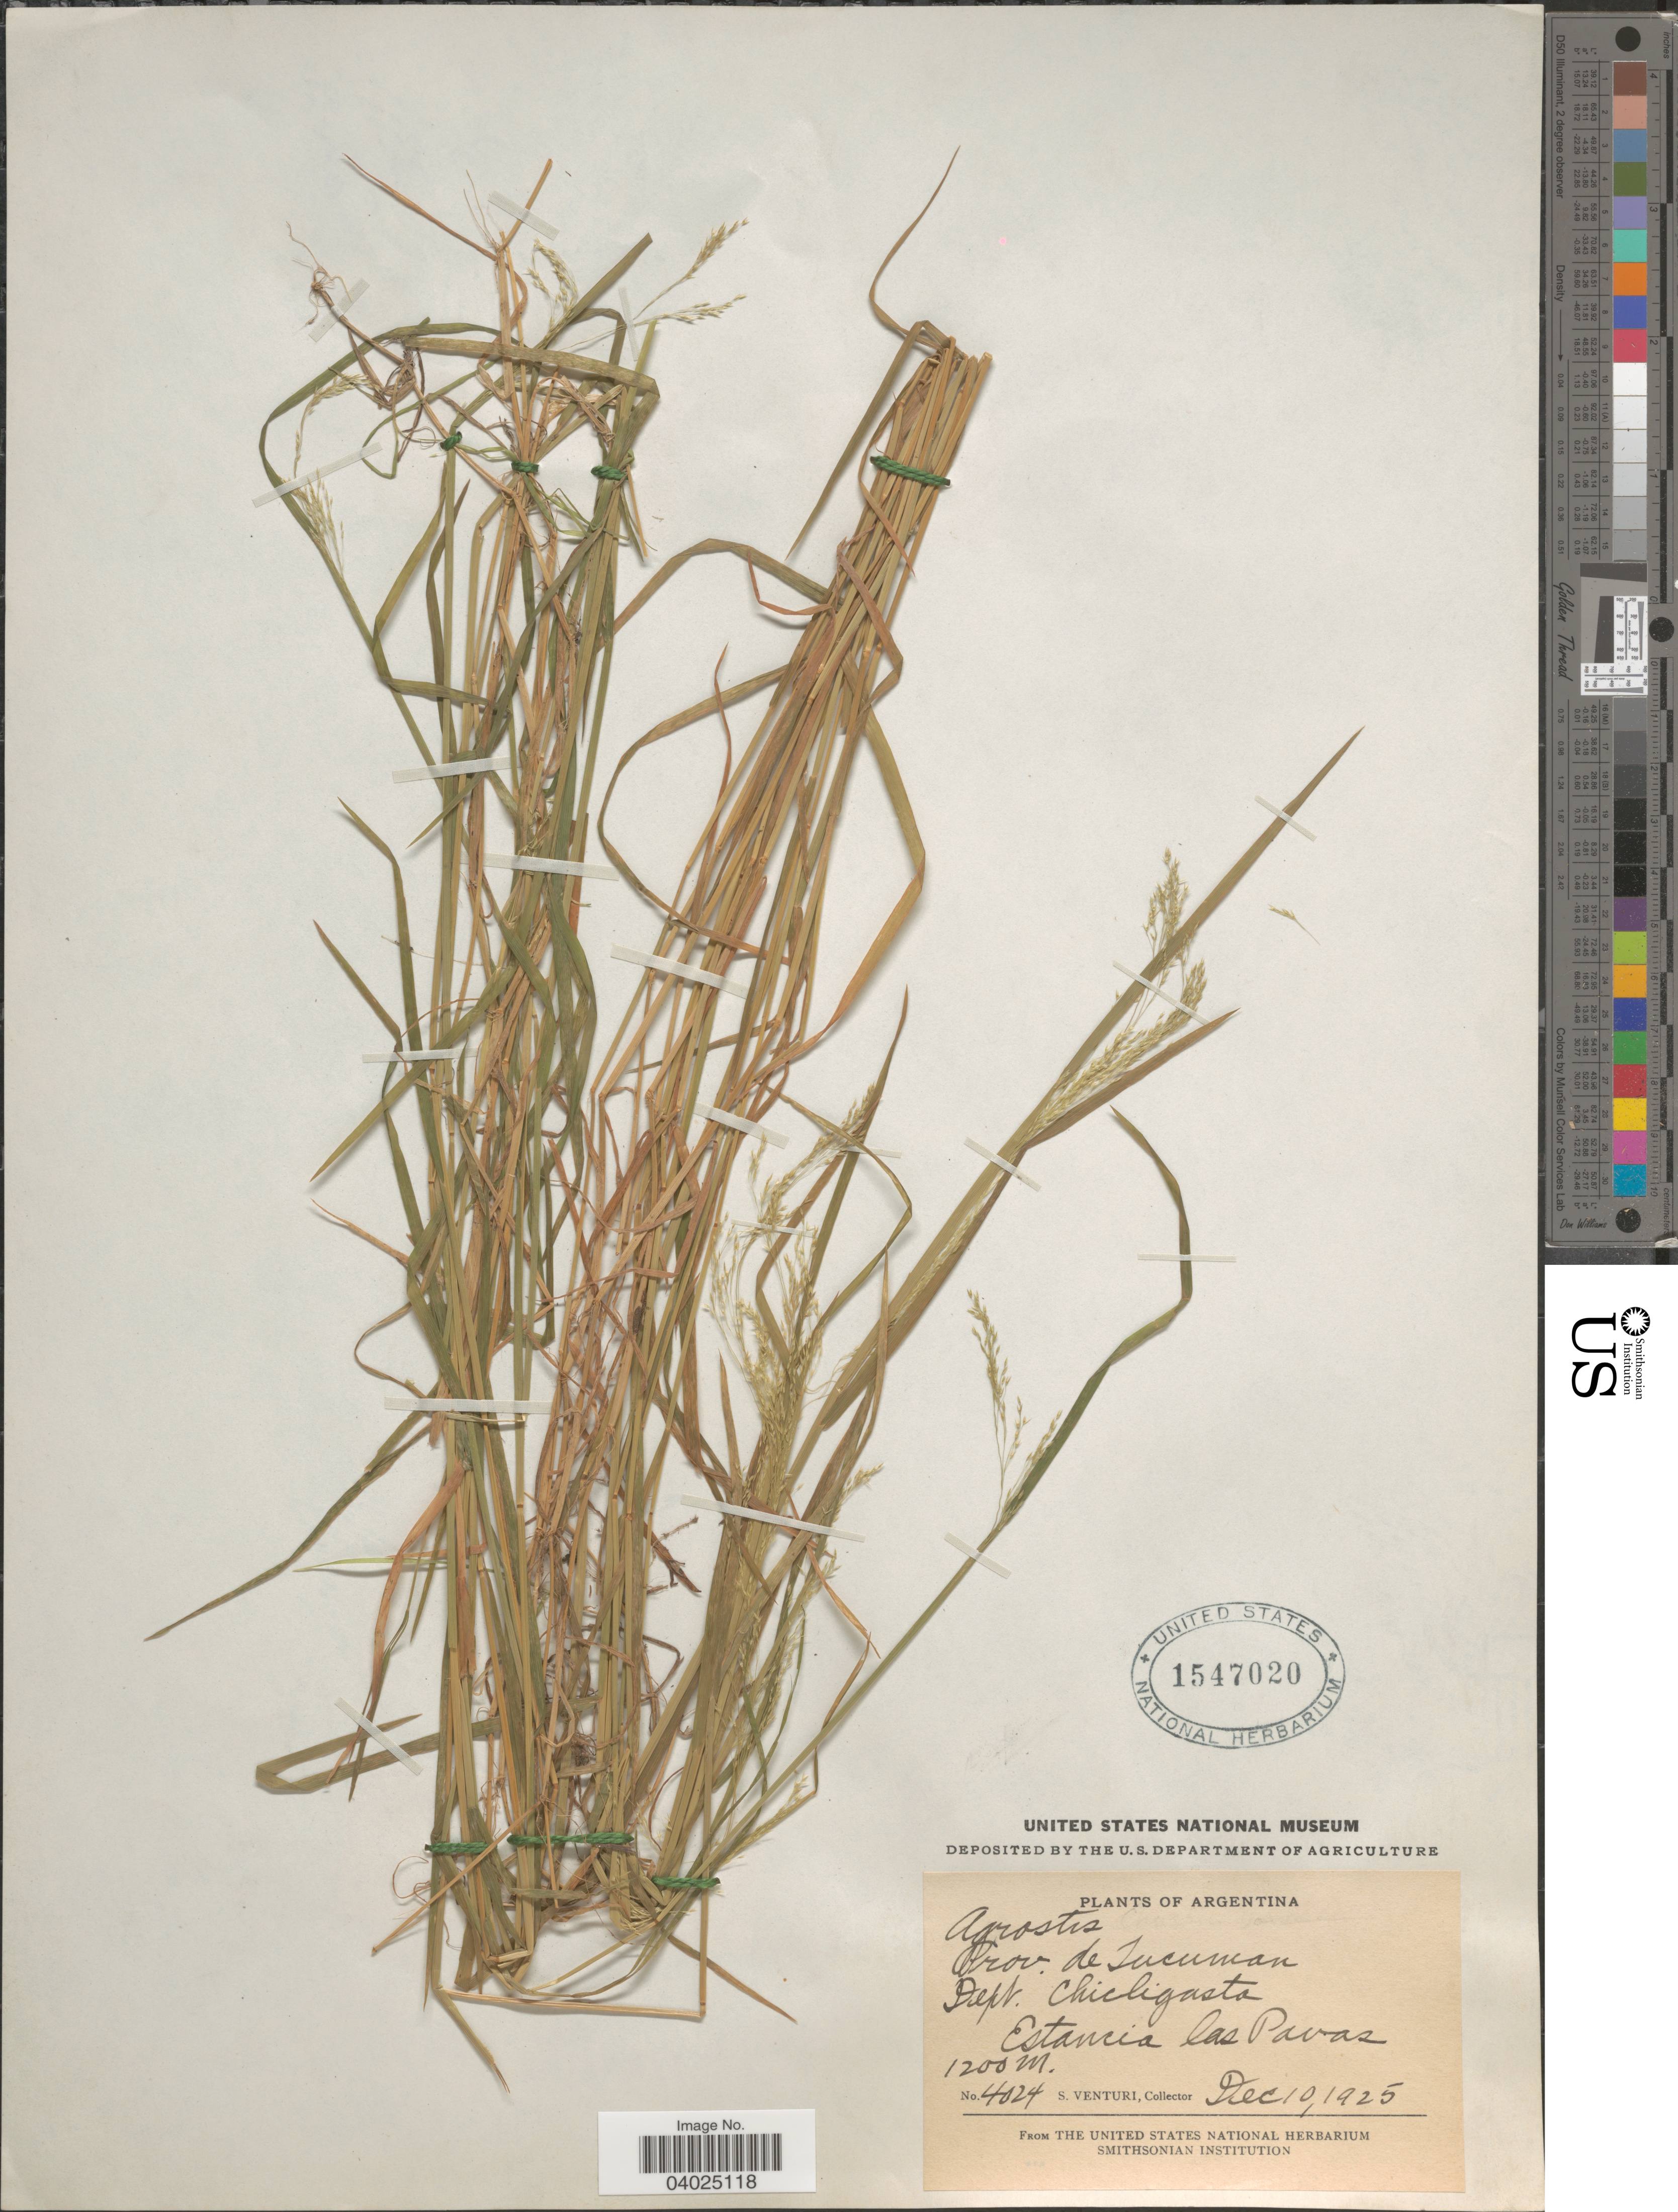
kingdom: Plantae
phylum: Tracheophyta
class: Liliopsida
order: Poales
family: Poaceae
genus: Agrostis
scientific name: Agrostis sp.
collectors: S. Venturi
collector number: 4024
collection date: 1925-12-10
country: Argentina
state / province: Tucuman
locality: Dept. Chicligasta. Estancia las Pavas.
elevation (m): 1200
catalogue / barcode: US 1547020